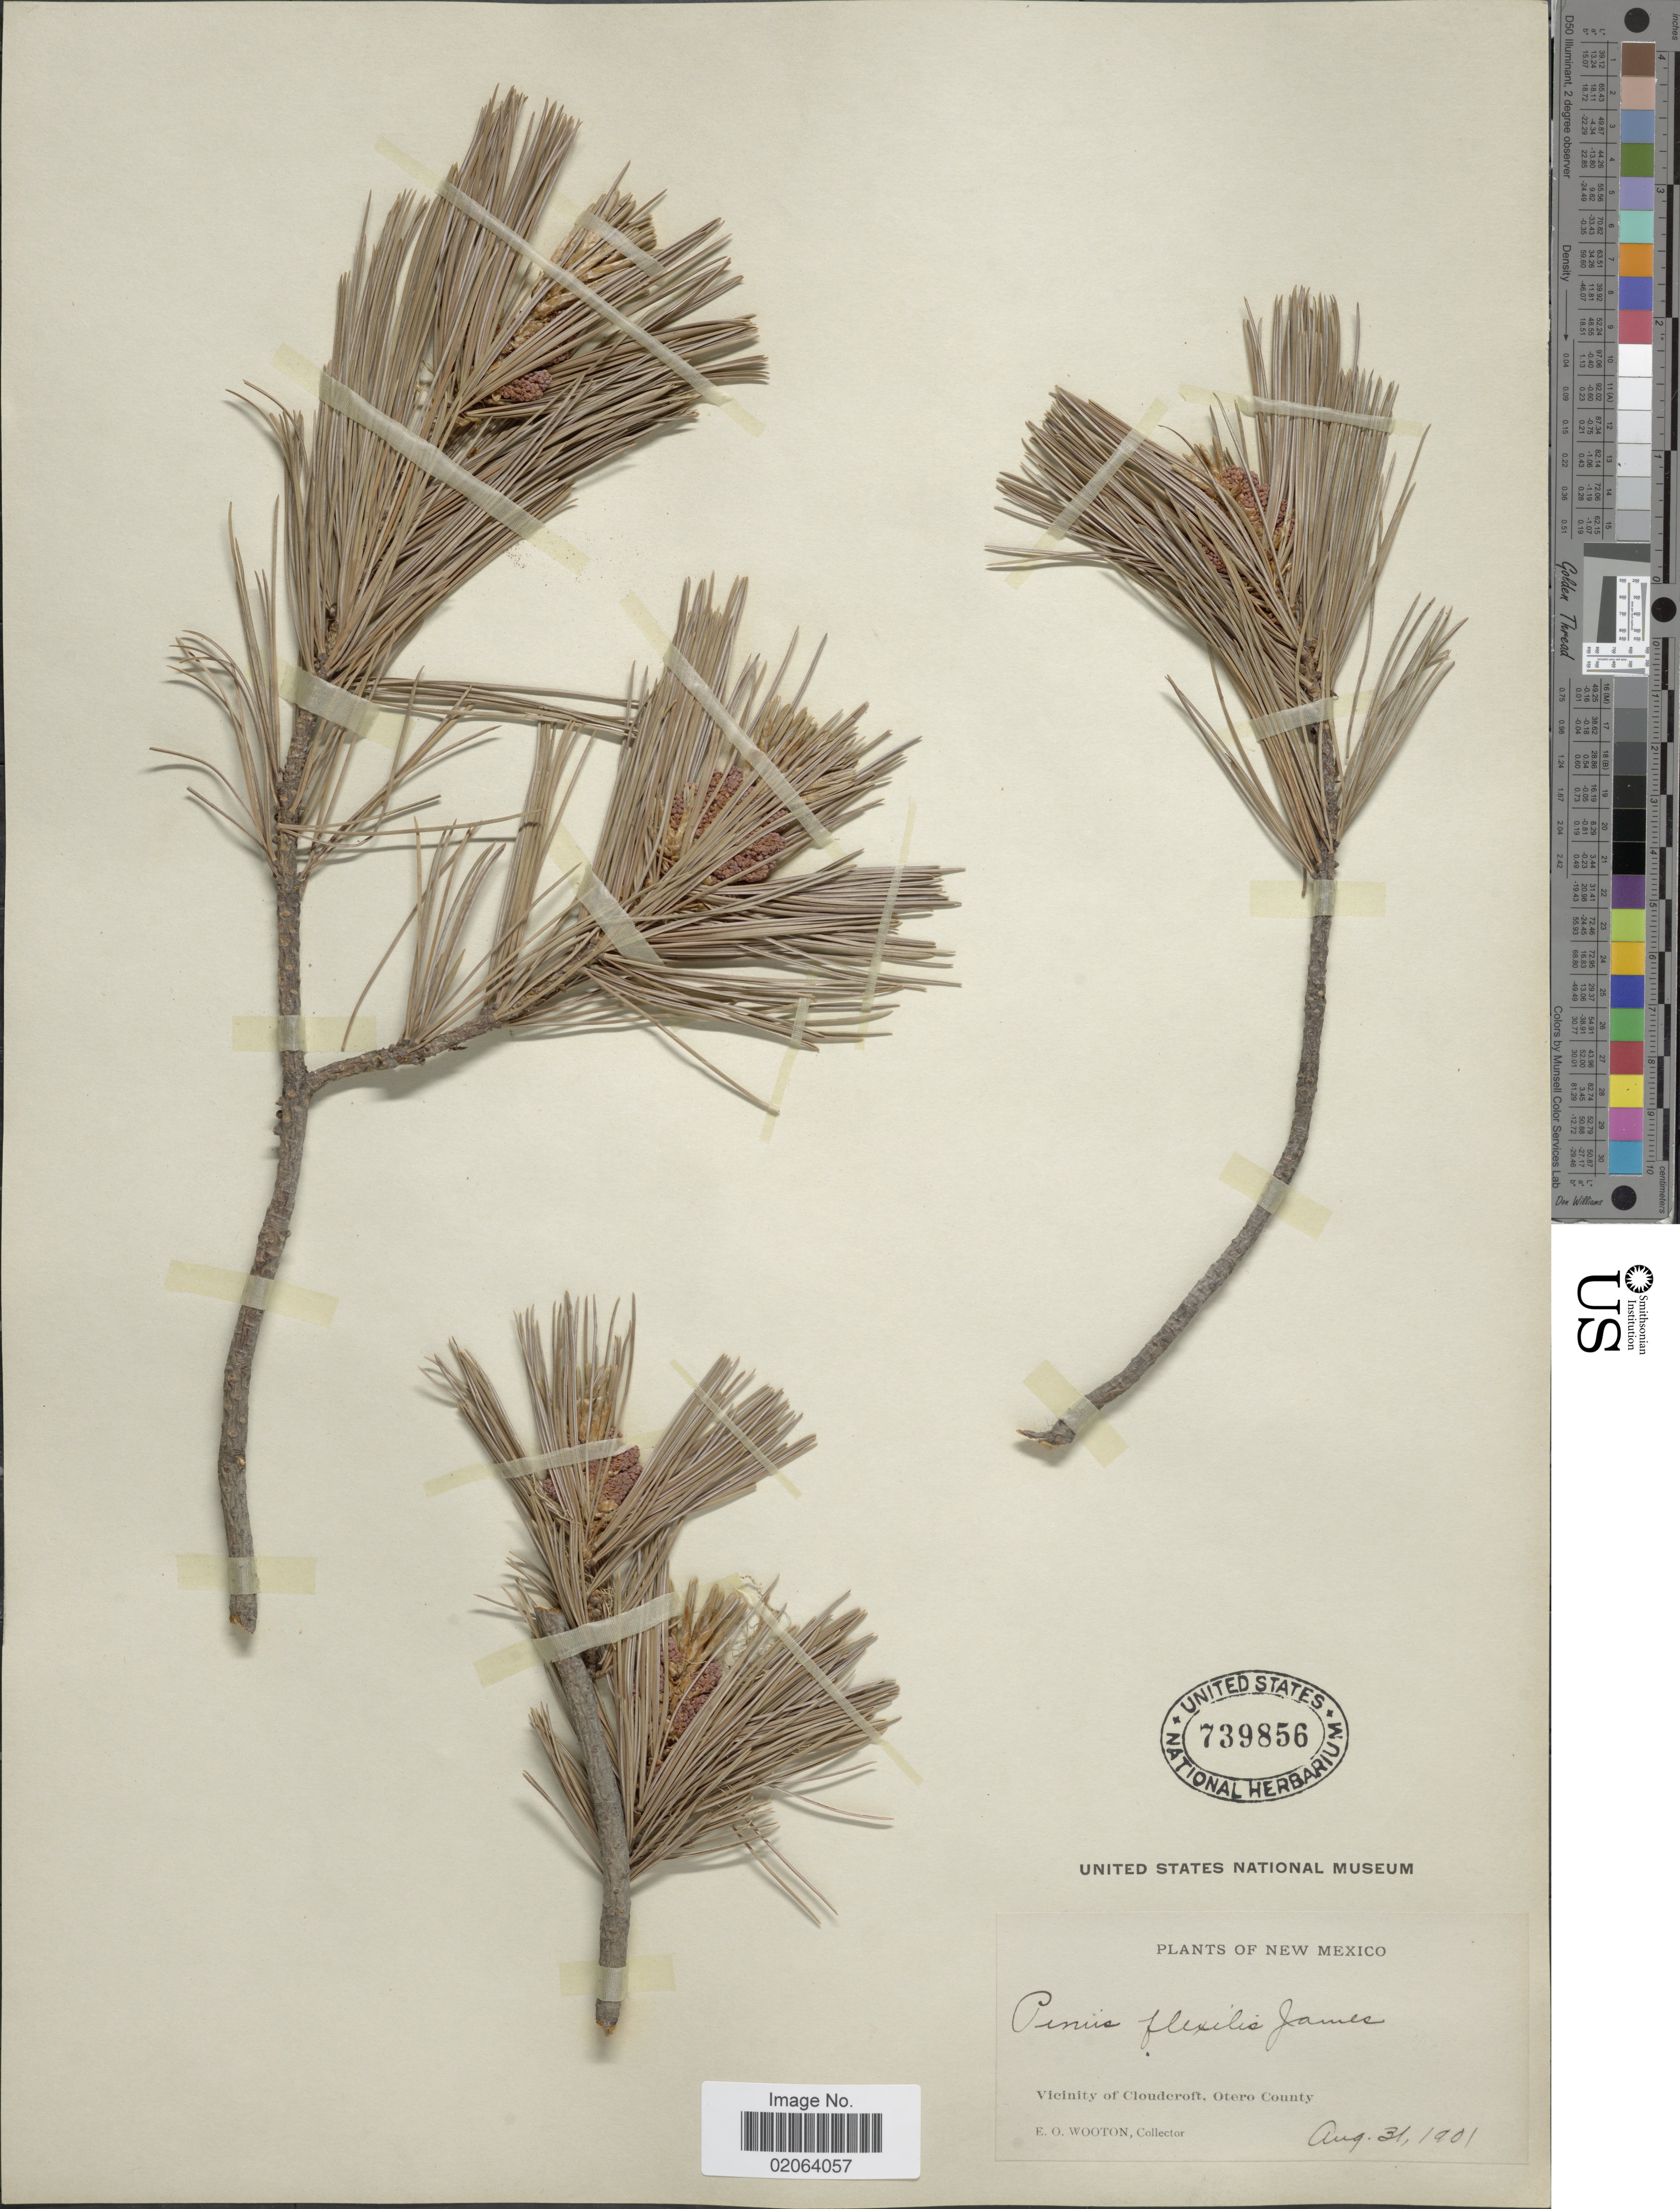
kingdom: Plantae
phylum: Tracheophyta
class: Pinopsida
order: Pinales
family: Pinaceae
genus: Pinus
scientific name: Pinus flexilis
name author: E. James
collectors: E. O. Wooton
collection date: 1901-08-31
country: United States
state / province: New Mexico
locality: Vicinity of Cloudcroft, Otero County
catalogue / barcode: US 739856